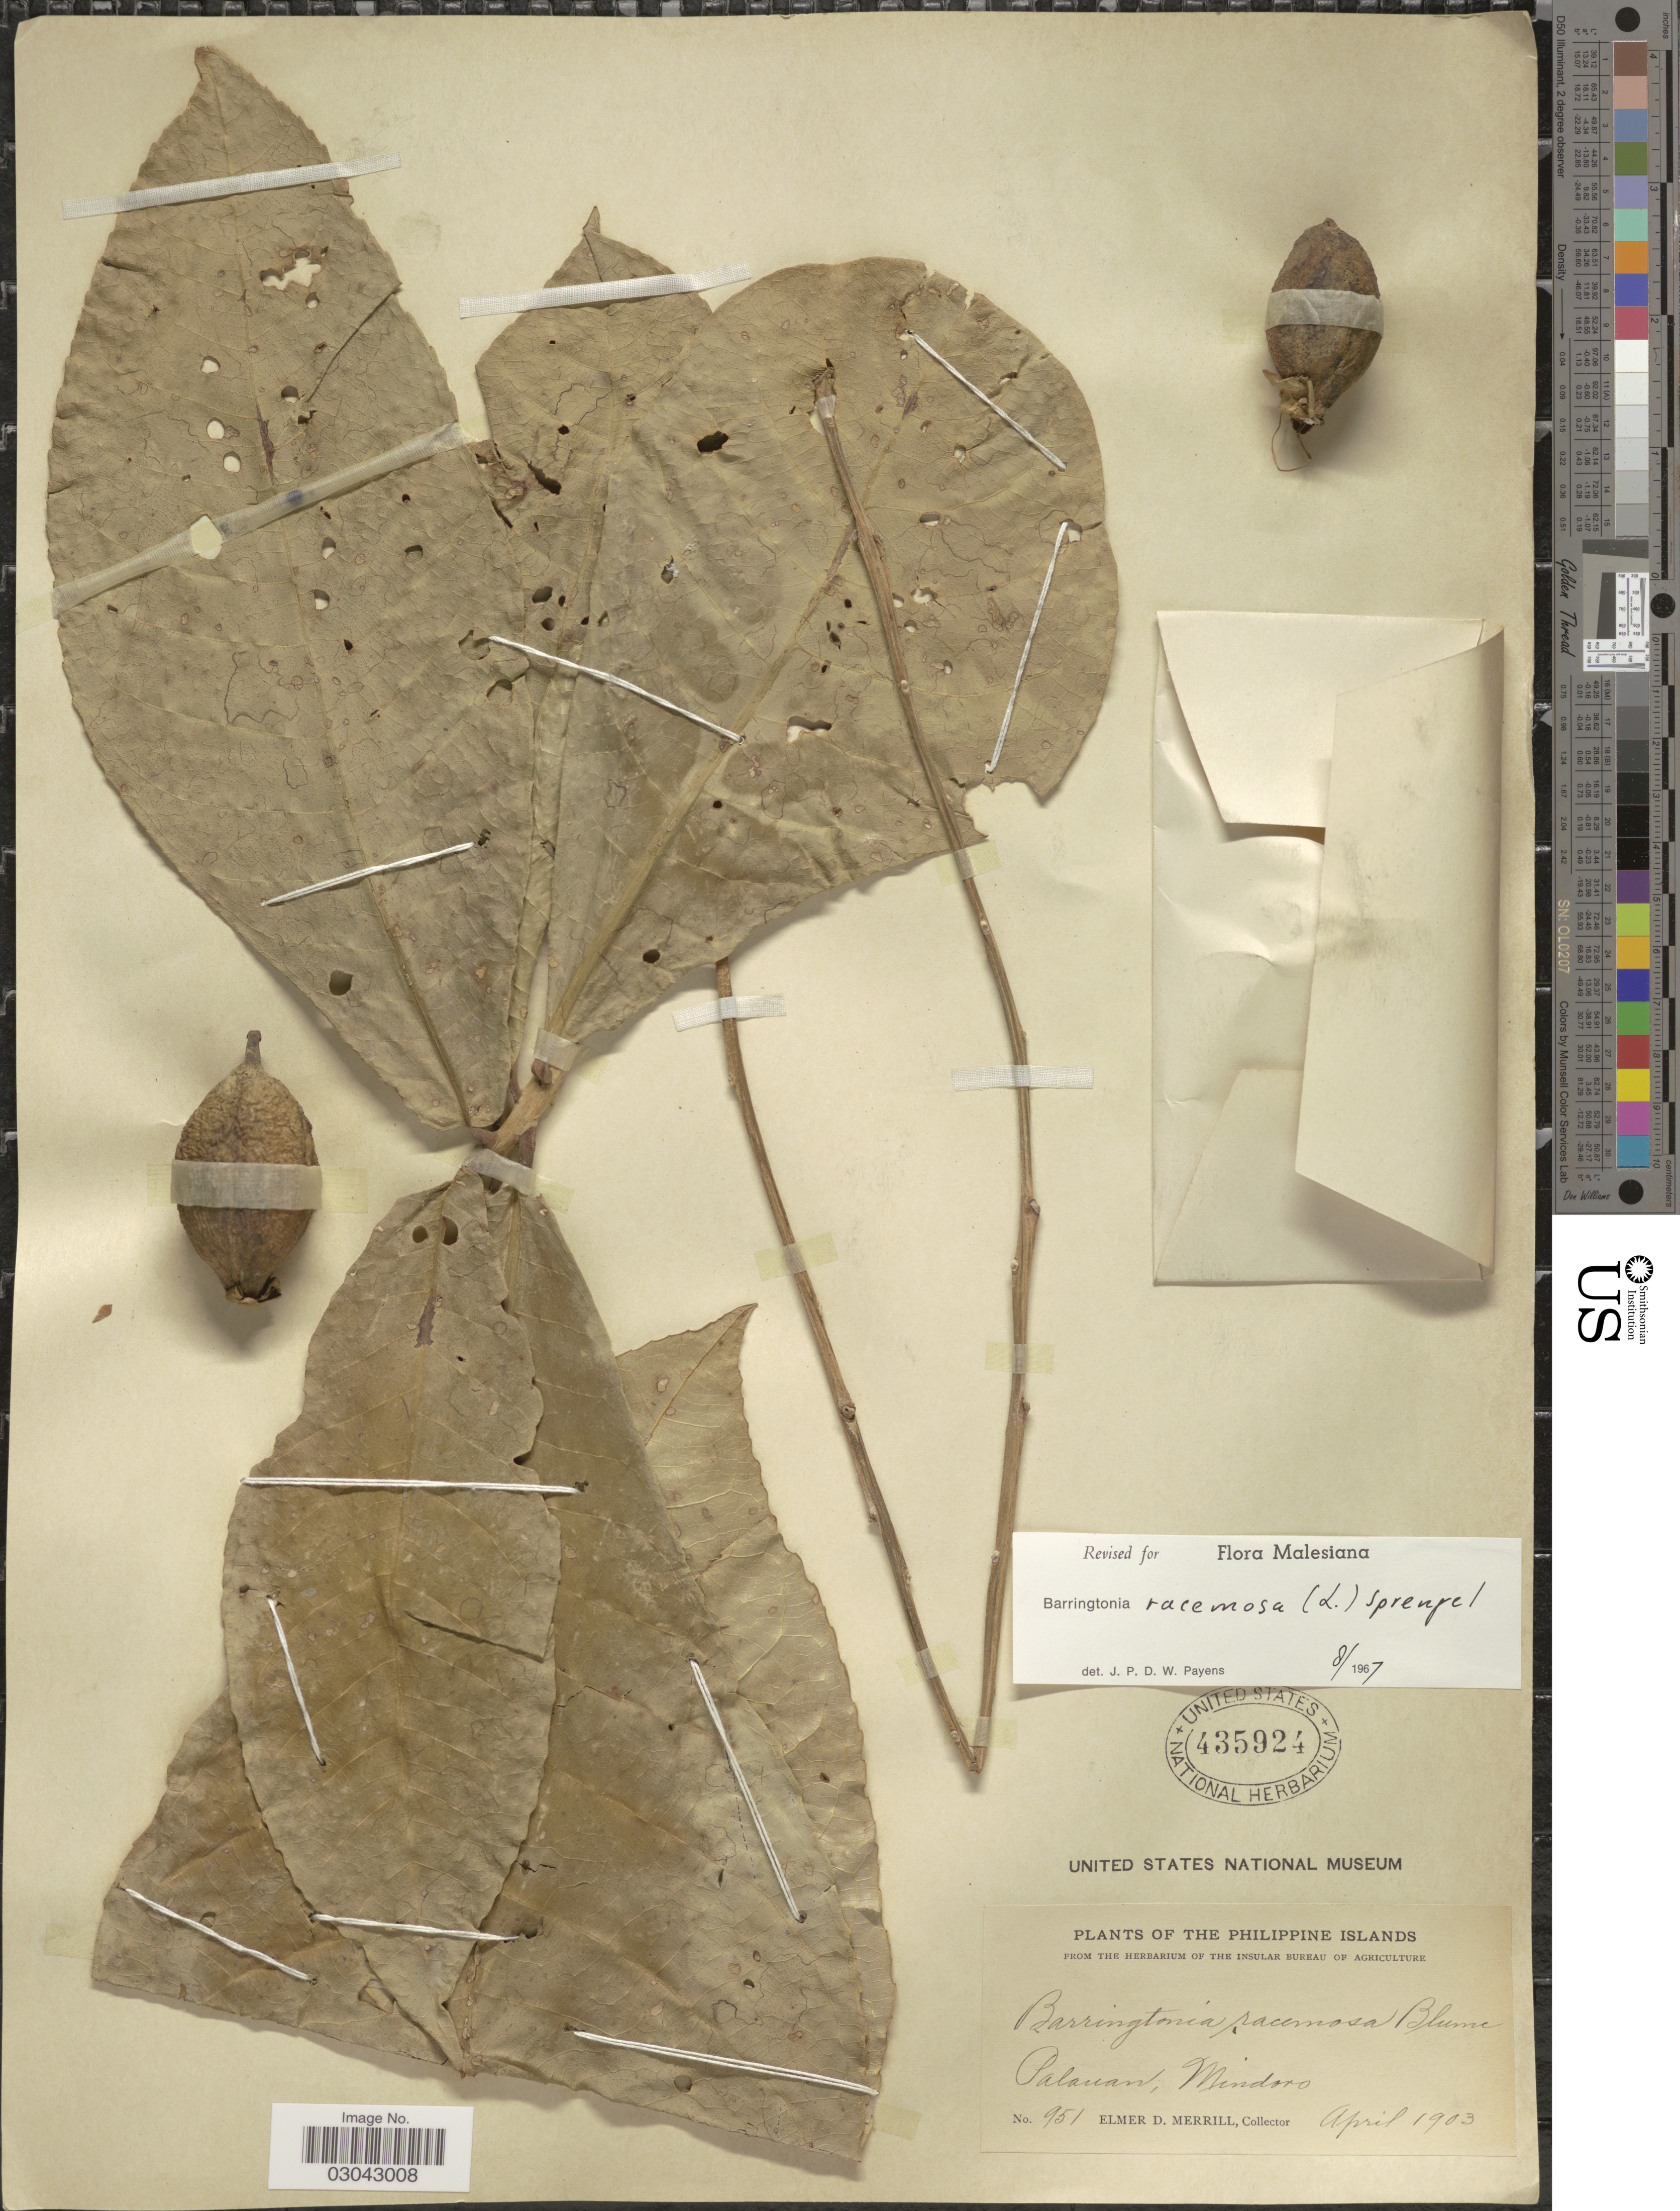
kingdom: Plantae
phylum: Tracheophyta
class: Magnoliopsida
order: Ericales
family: Lecythidaceae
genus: Barringtonia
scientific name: Barringtonia racemosa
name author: (L.) Spreng.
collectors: E. D. Merrill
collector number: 951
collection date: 1903-04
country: Philippines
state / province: Mimaropa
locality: Palauan, Mindoro.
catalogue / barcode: US 435924